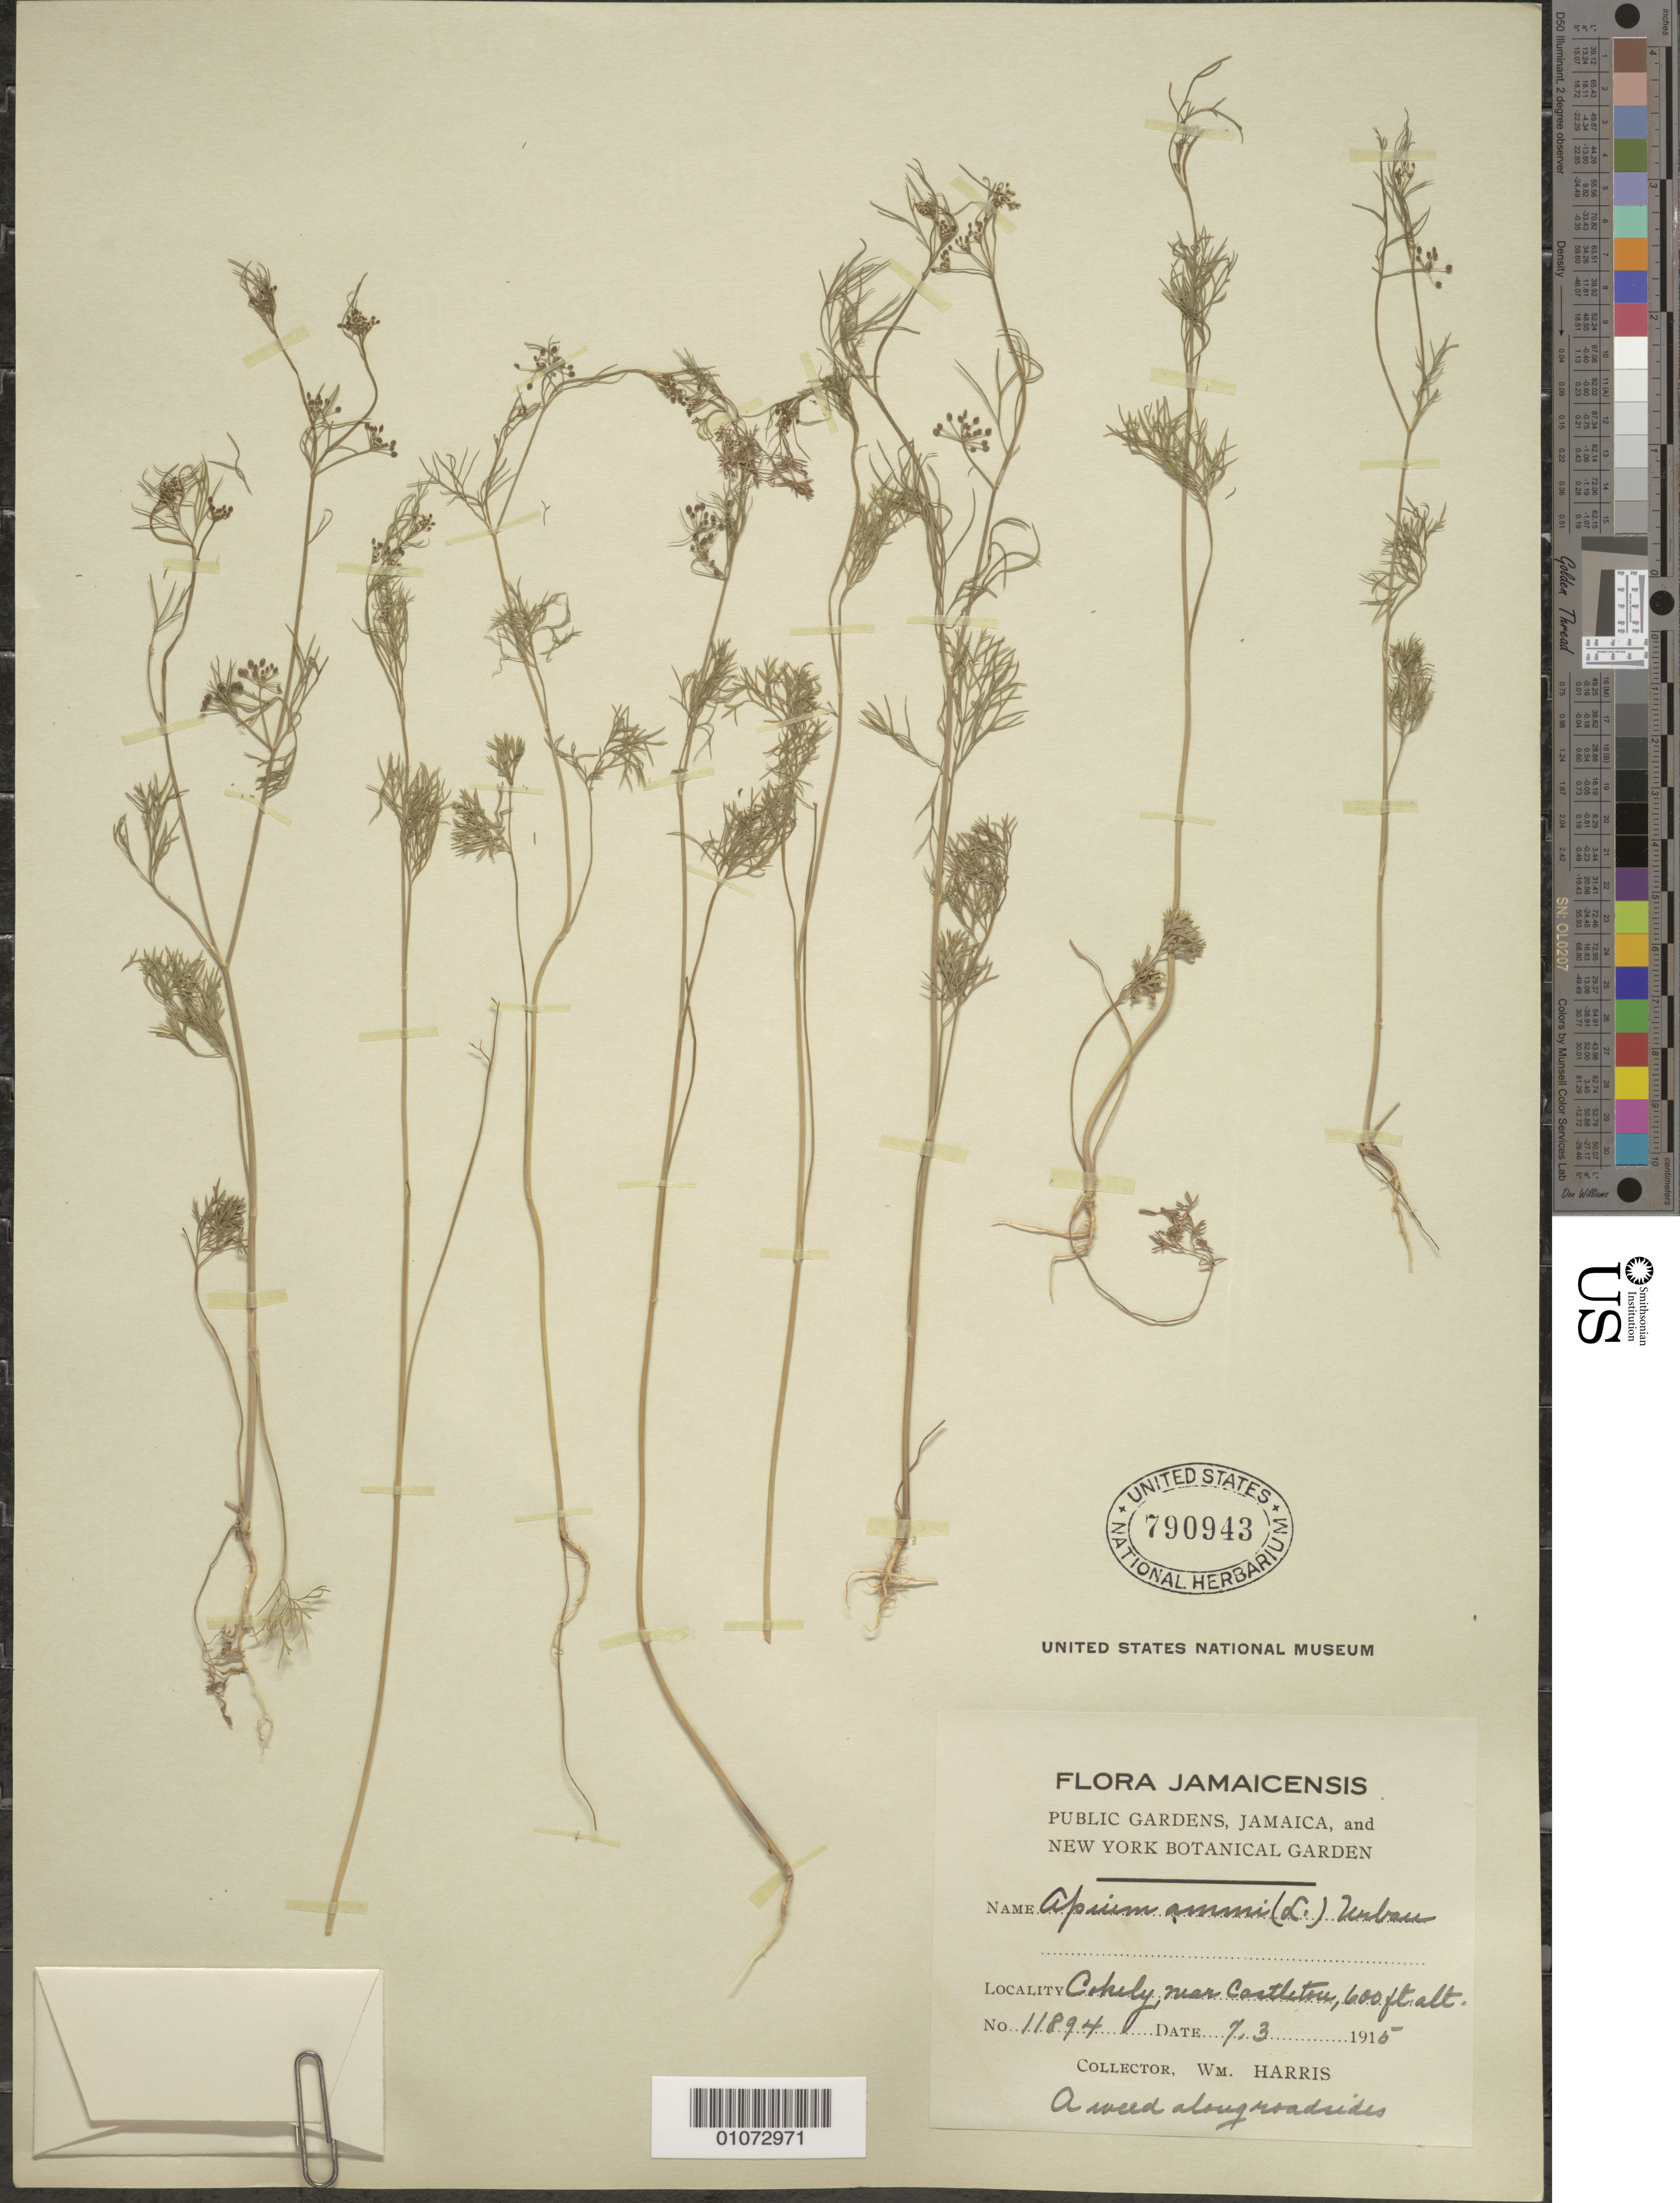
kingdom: Plantae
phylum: Tracheophyta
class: Magnoliopsida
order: Apiales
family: Apiaceae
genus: Apium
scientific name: Apium ammi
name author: (Jacq.) Urb.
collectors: W. Harris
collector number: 11894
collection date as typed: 07 Mar 1915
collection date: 1915-03-07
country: Jamaica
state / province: Saint Mary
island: Jamaica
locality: Cokely near Castleton, a weed along roadsides.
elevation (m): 183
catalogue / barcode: US 790943